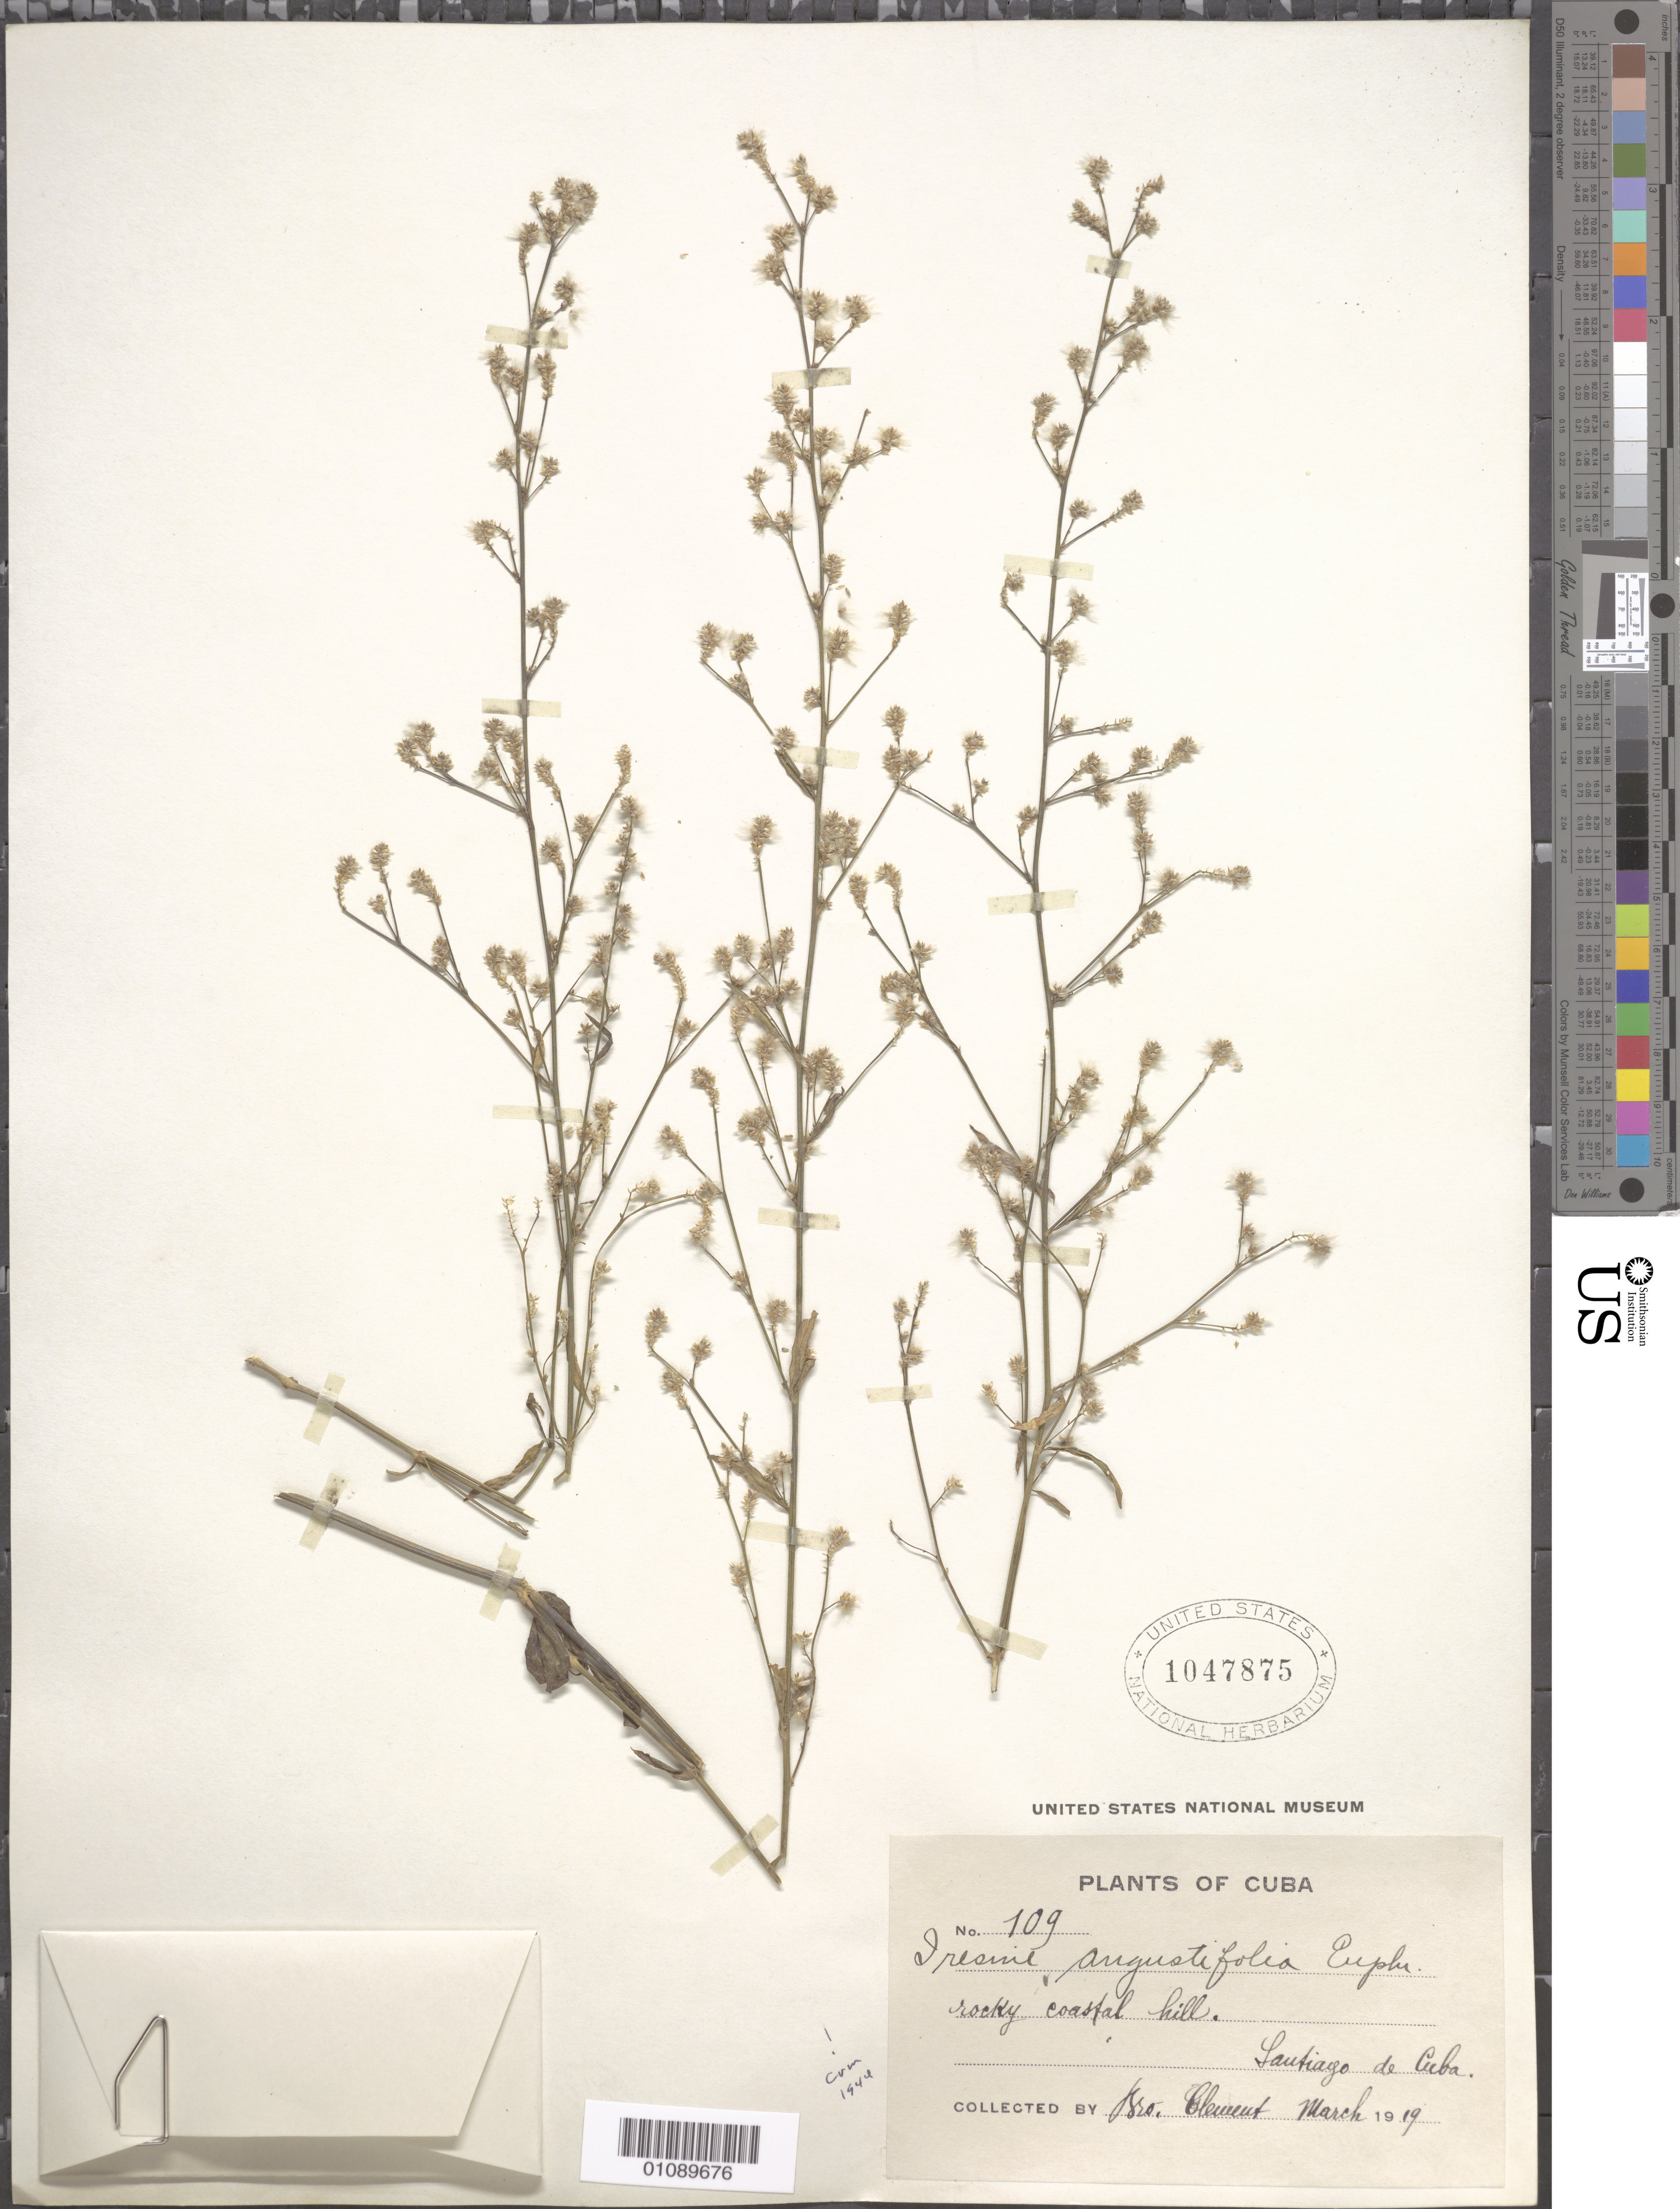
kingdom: Plantae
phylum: Tracheophyta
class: Magnoliopsida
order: Caryophyllales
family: Amaranthaceae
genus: Iresine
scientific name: Iresine angustifolia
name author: Euphrasén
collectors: B. Clement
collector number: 109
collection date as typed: Mar 1919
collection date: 1919-03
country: Cuba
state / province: Santiago de Cuba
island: Cuba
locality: Santiago de Cuba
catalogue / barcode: US 1047875